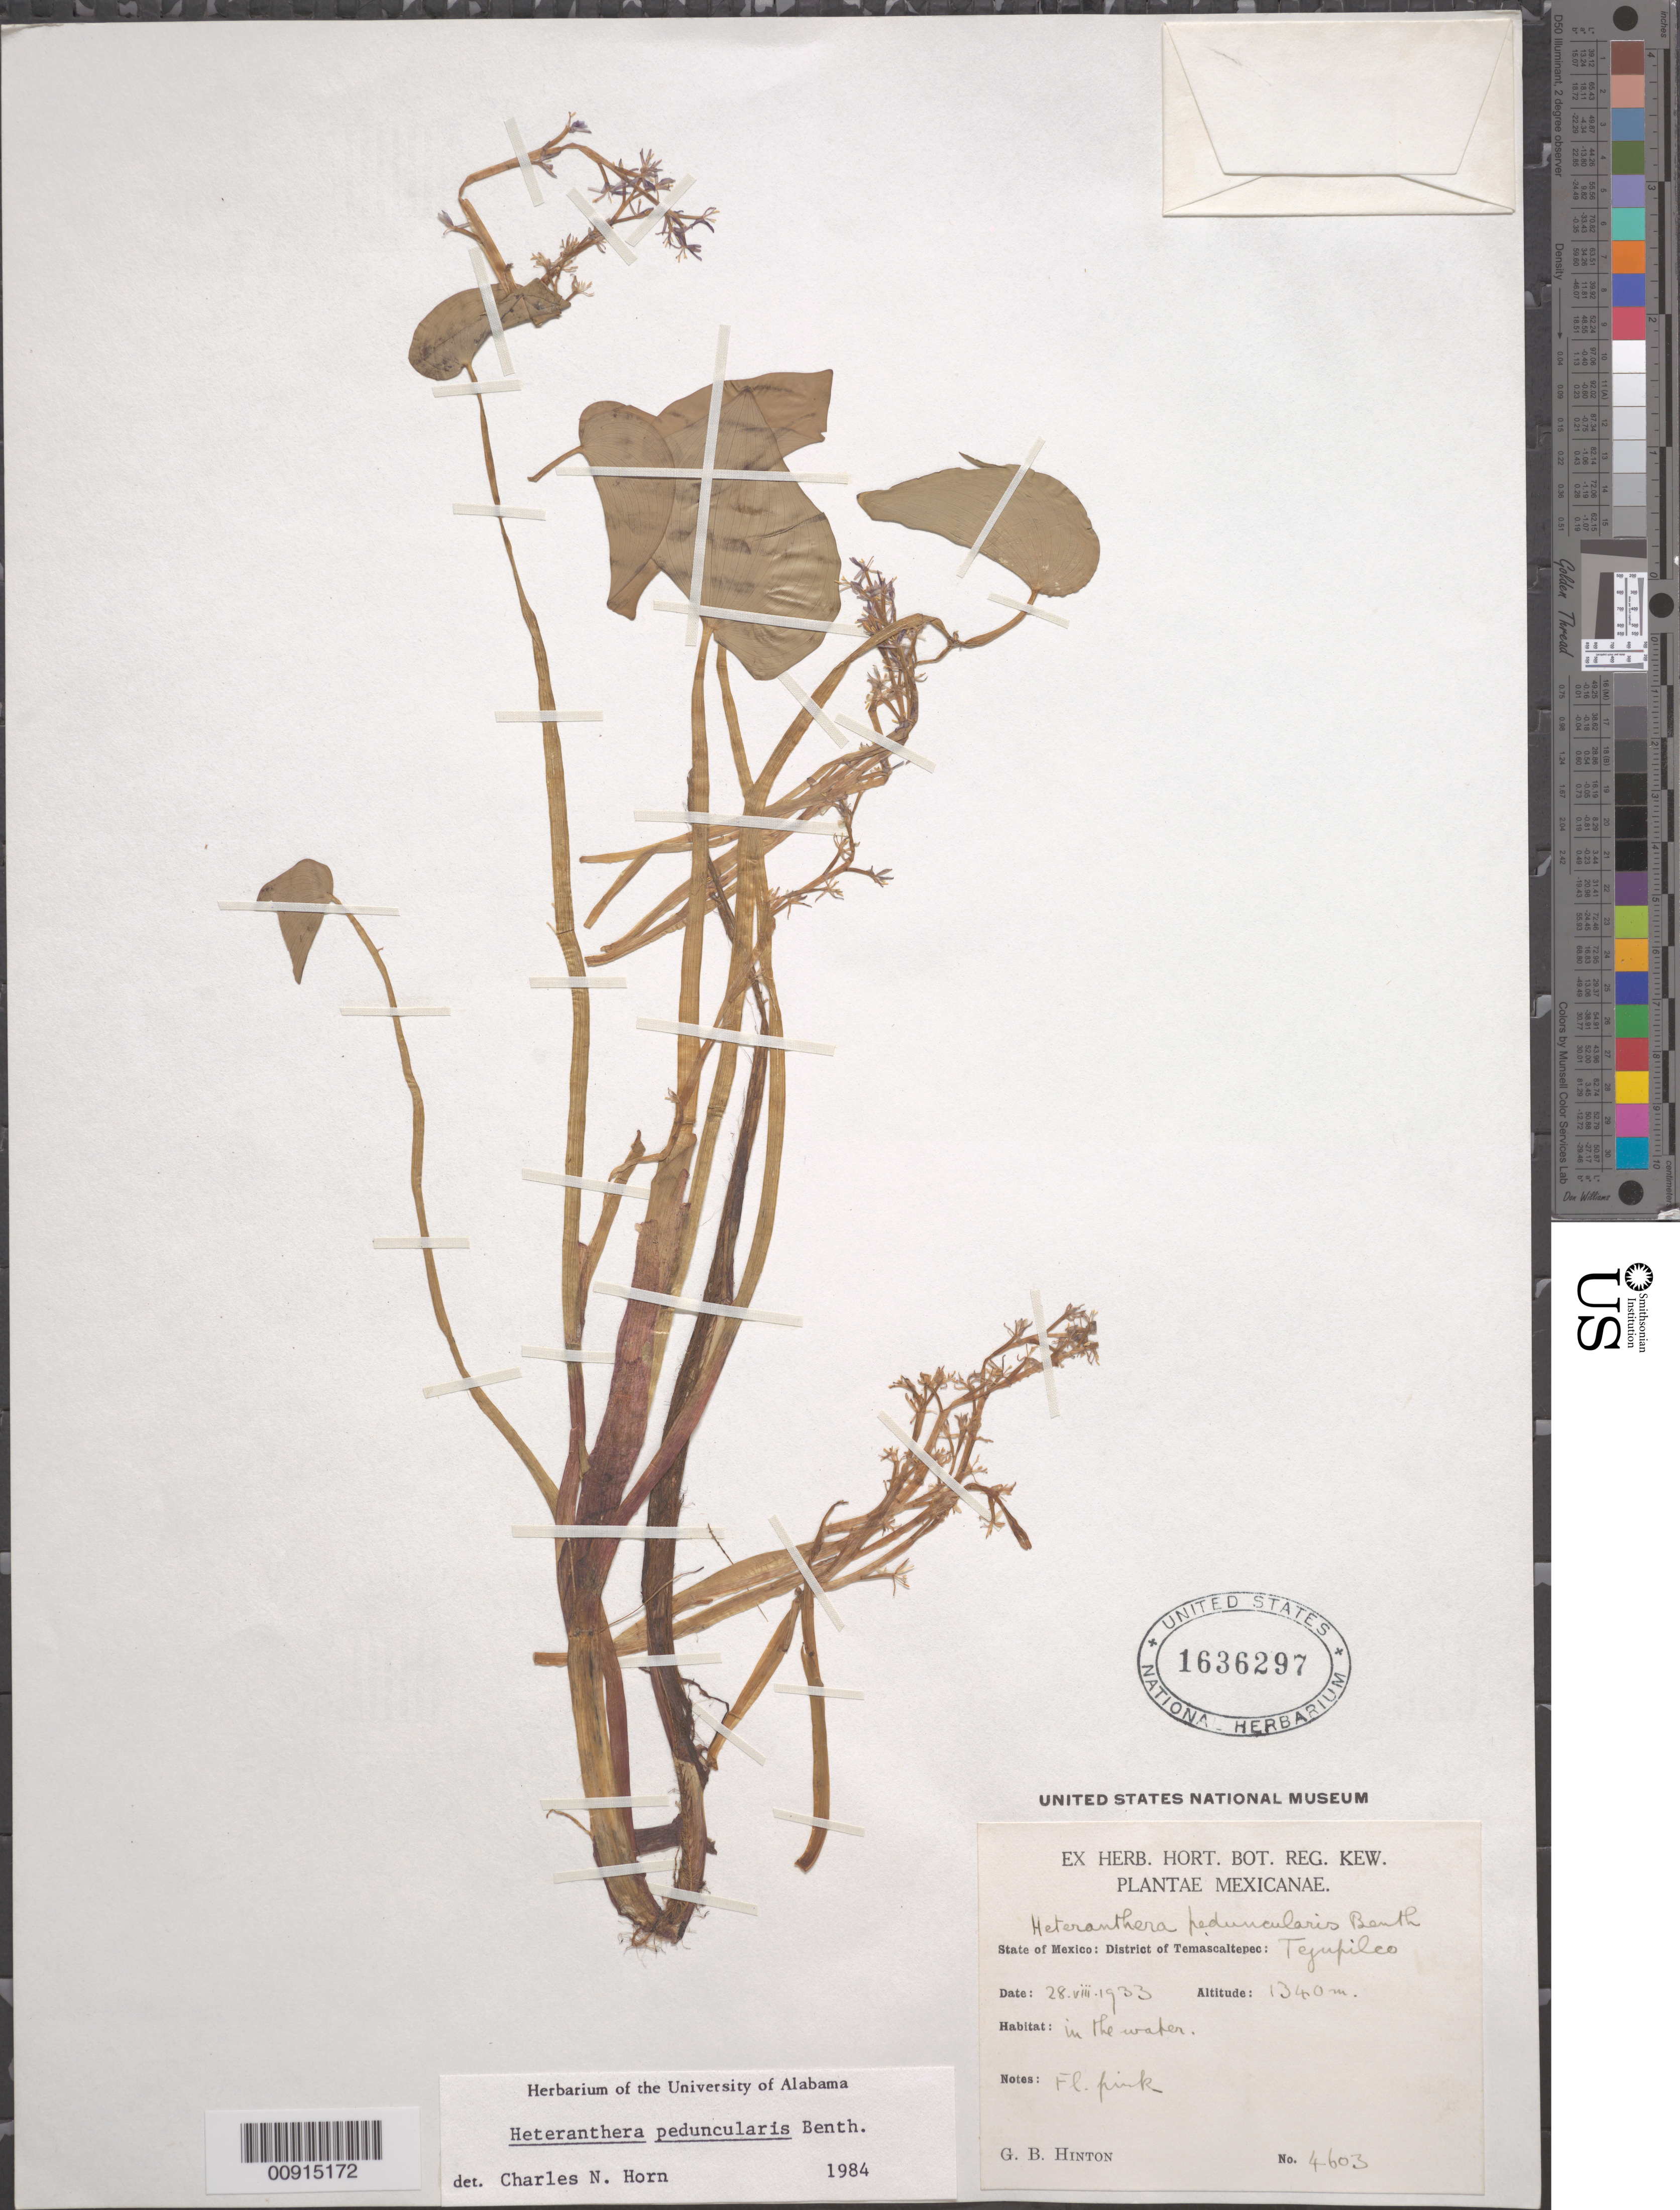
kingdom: Plantae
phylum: Tracheophyta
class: Liliopsida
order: Commelinales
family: Pontederiaceae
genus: Heteranthera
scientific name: Heteranthera peduncularis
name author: Benth.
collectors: G. B. Hinton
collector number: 4603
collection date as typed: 28 Aug 1933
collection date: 1933-08-28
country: Mexico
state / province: México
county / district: Temascaltepec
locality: State of Mexico: District of Temascaltepec: Tejupilco.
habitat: In the water.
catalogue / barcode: US 1636297